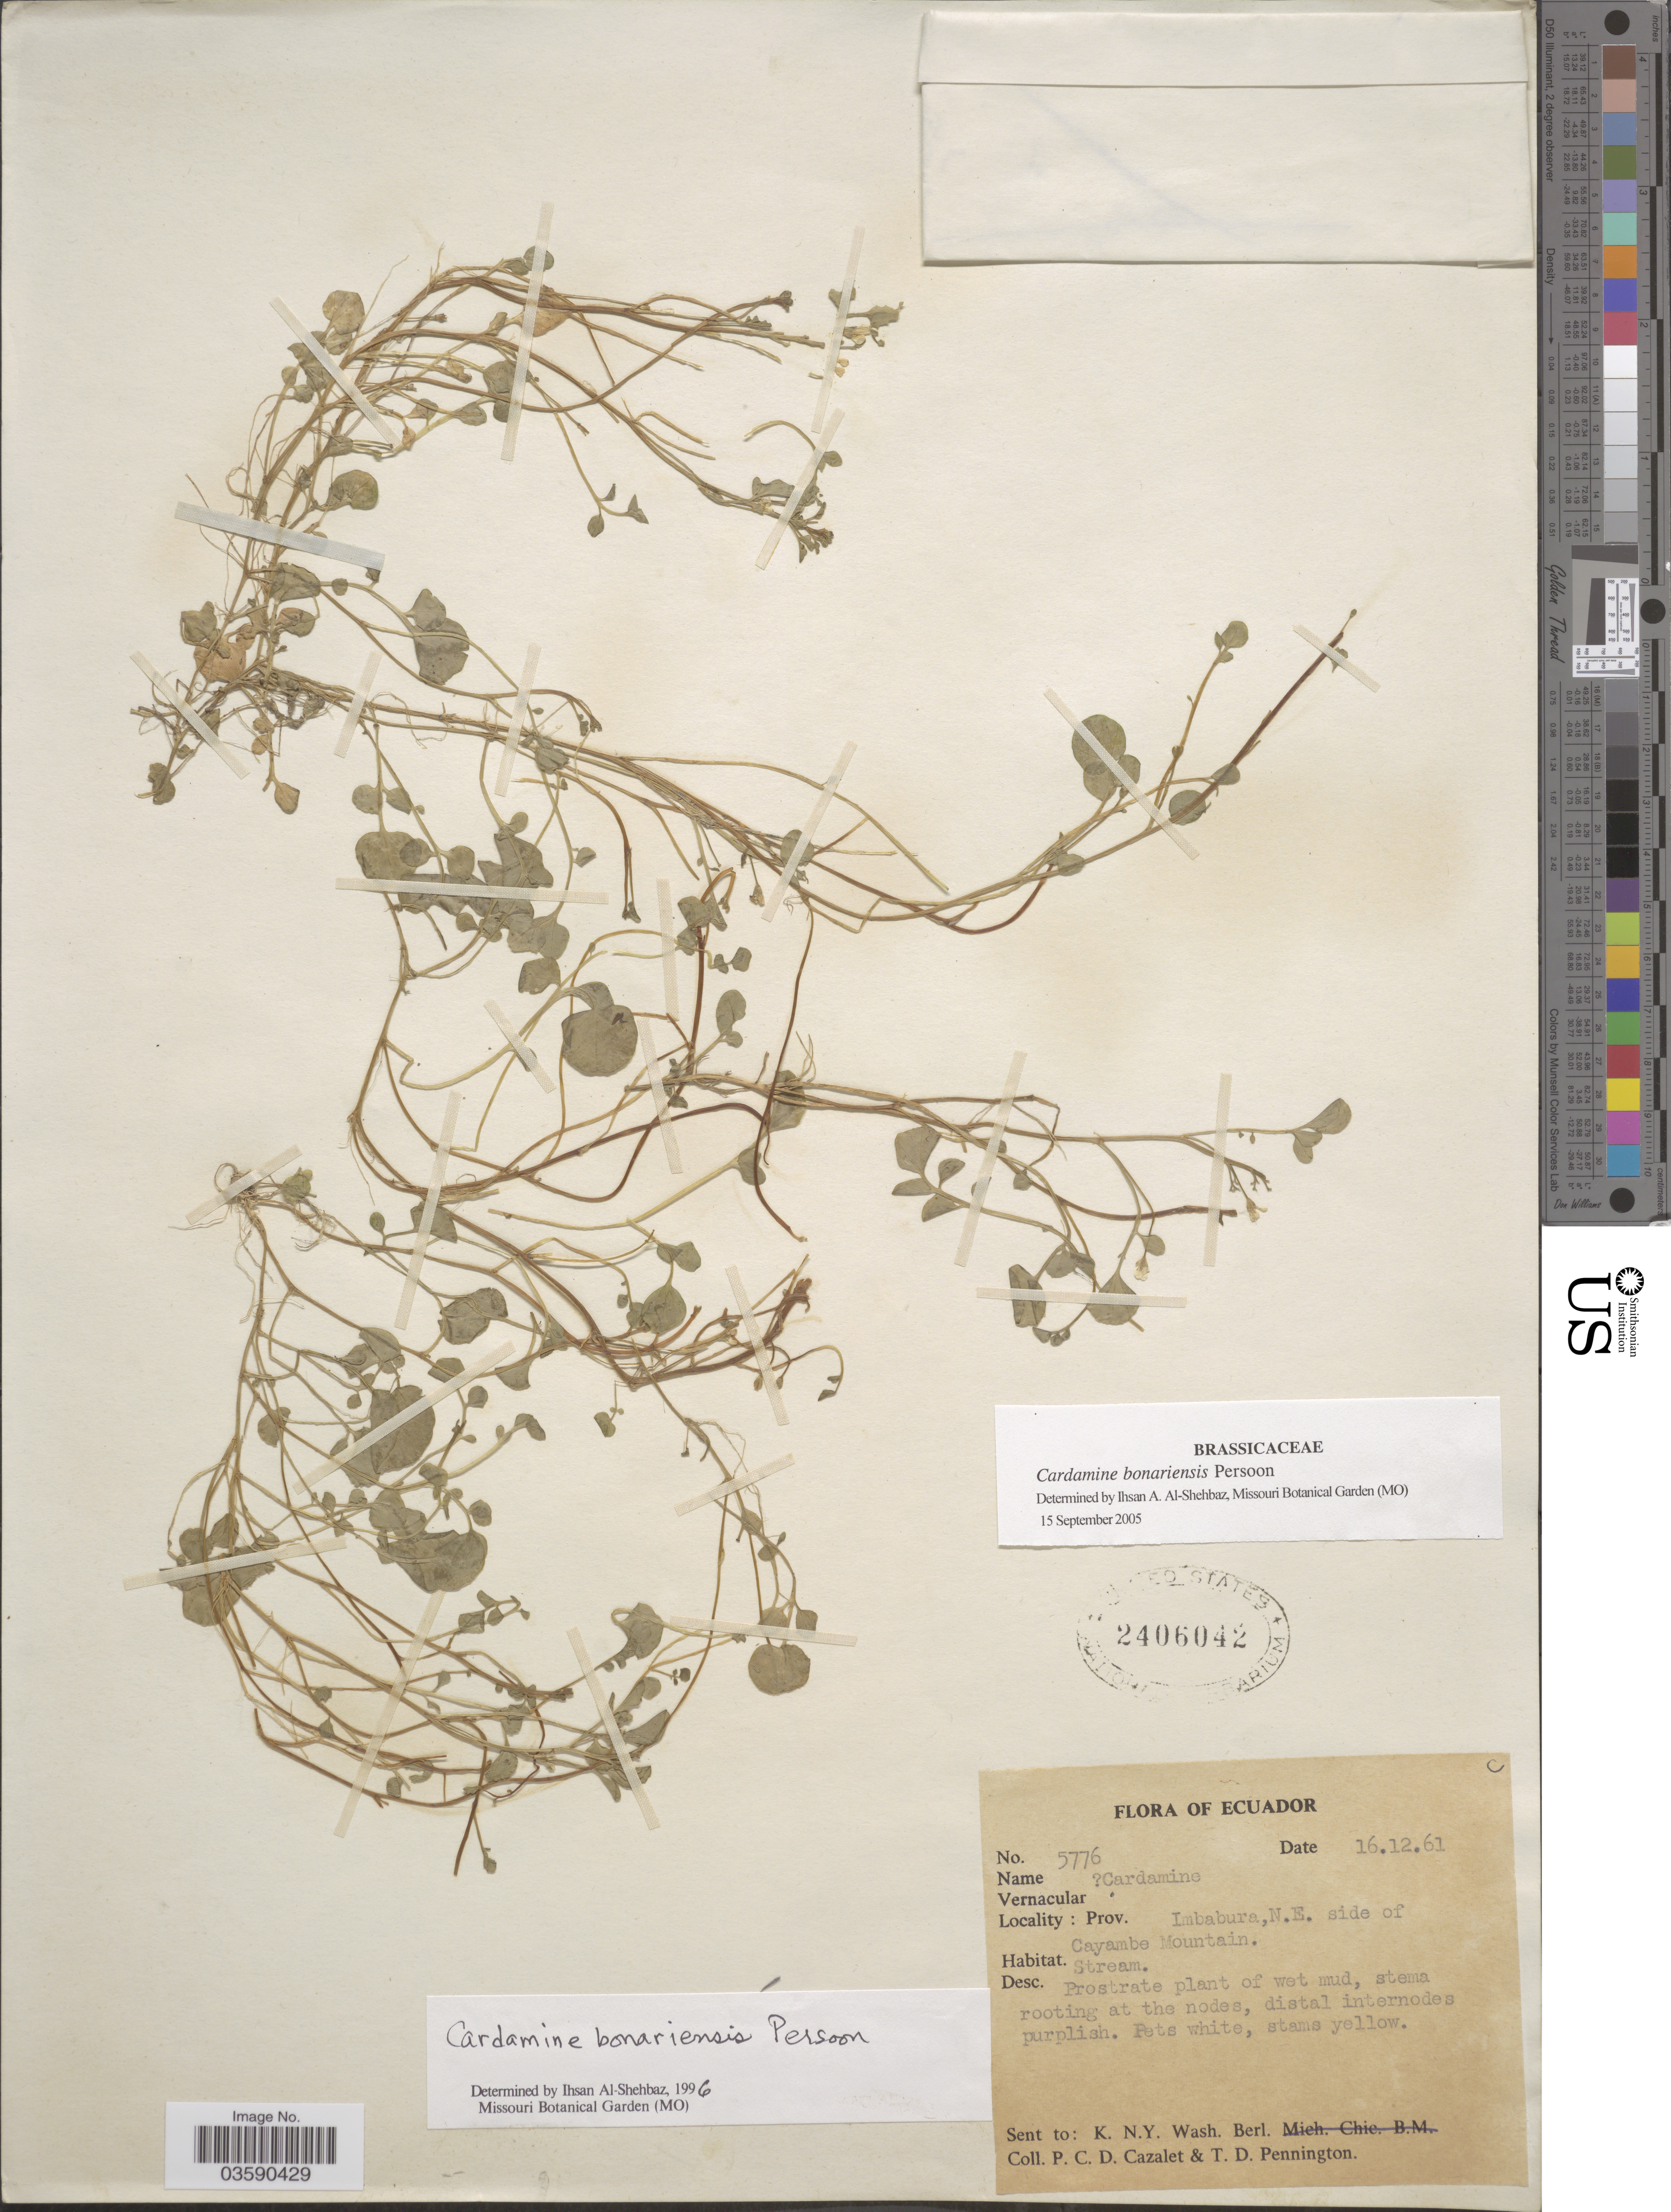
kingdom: Plantae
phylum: Tracheophyta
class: Magnoliopsida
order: Brassicales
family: Brassicaceae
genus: Cardamine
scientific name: Cardamine bonariensis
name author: Pers.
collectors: P. C. D. Cazalet & T. D. Pennington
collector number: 5776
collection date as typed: Transcribed d/m/y: 16/12/61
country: Ecuador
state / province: Imbabura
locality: N.E. side of Cayambe Mountain.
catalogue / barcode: US 2406042